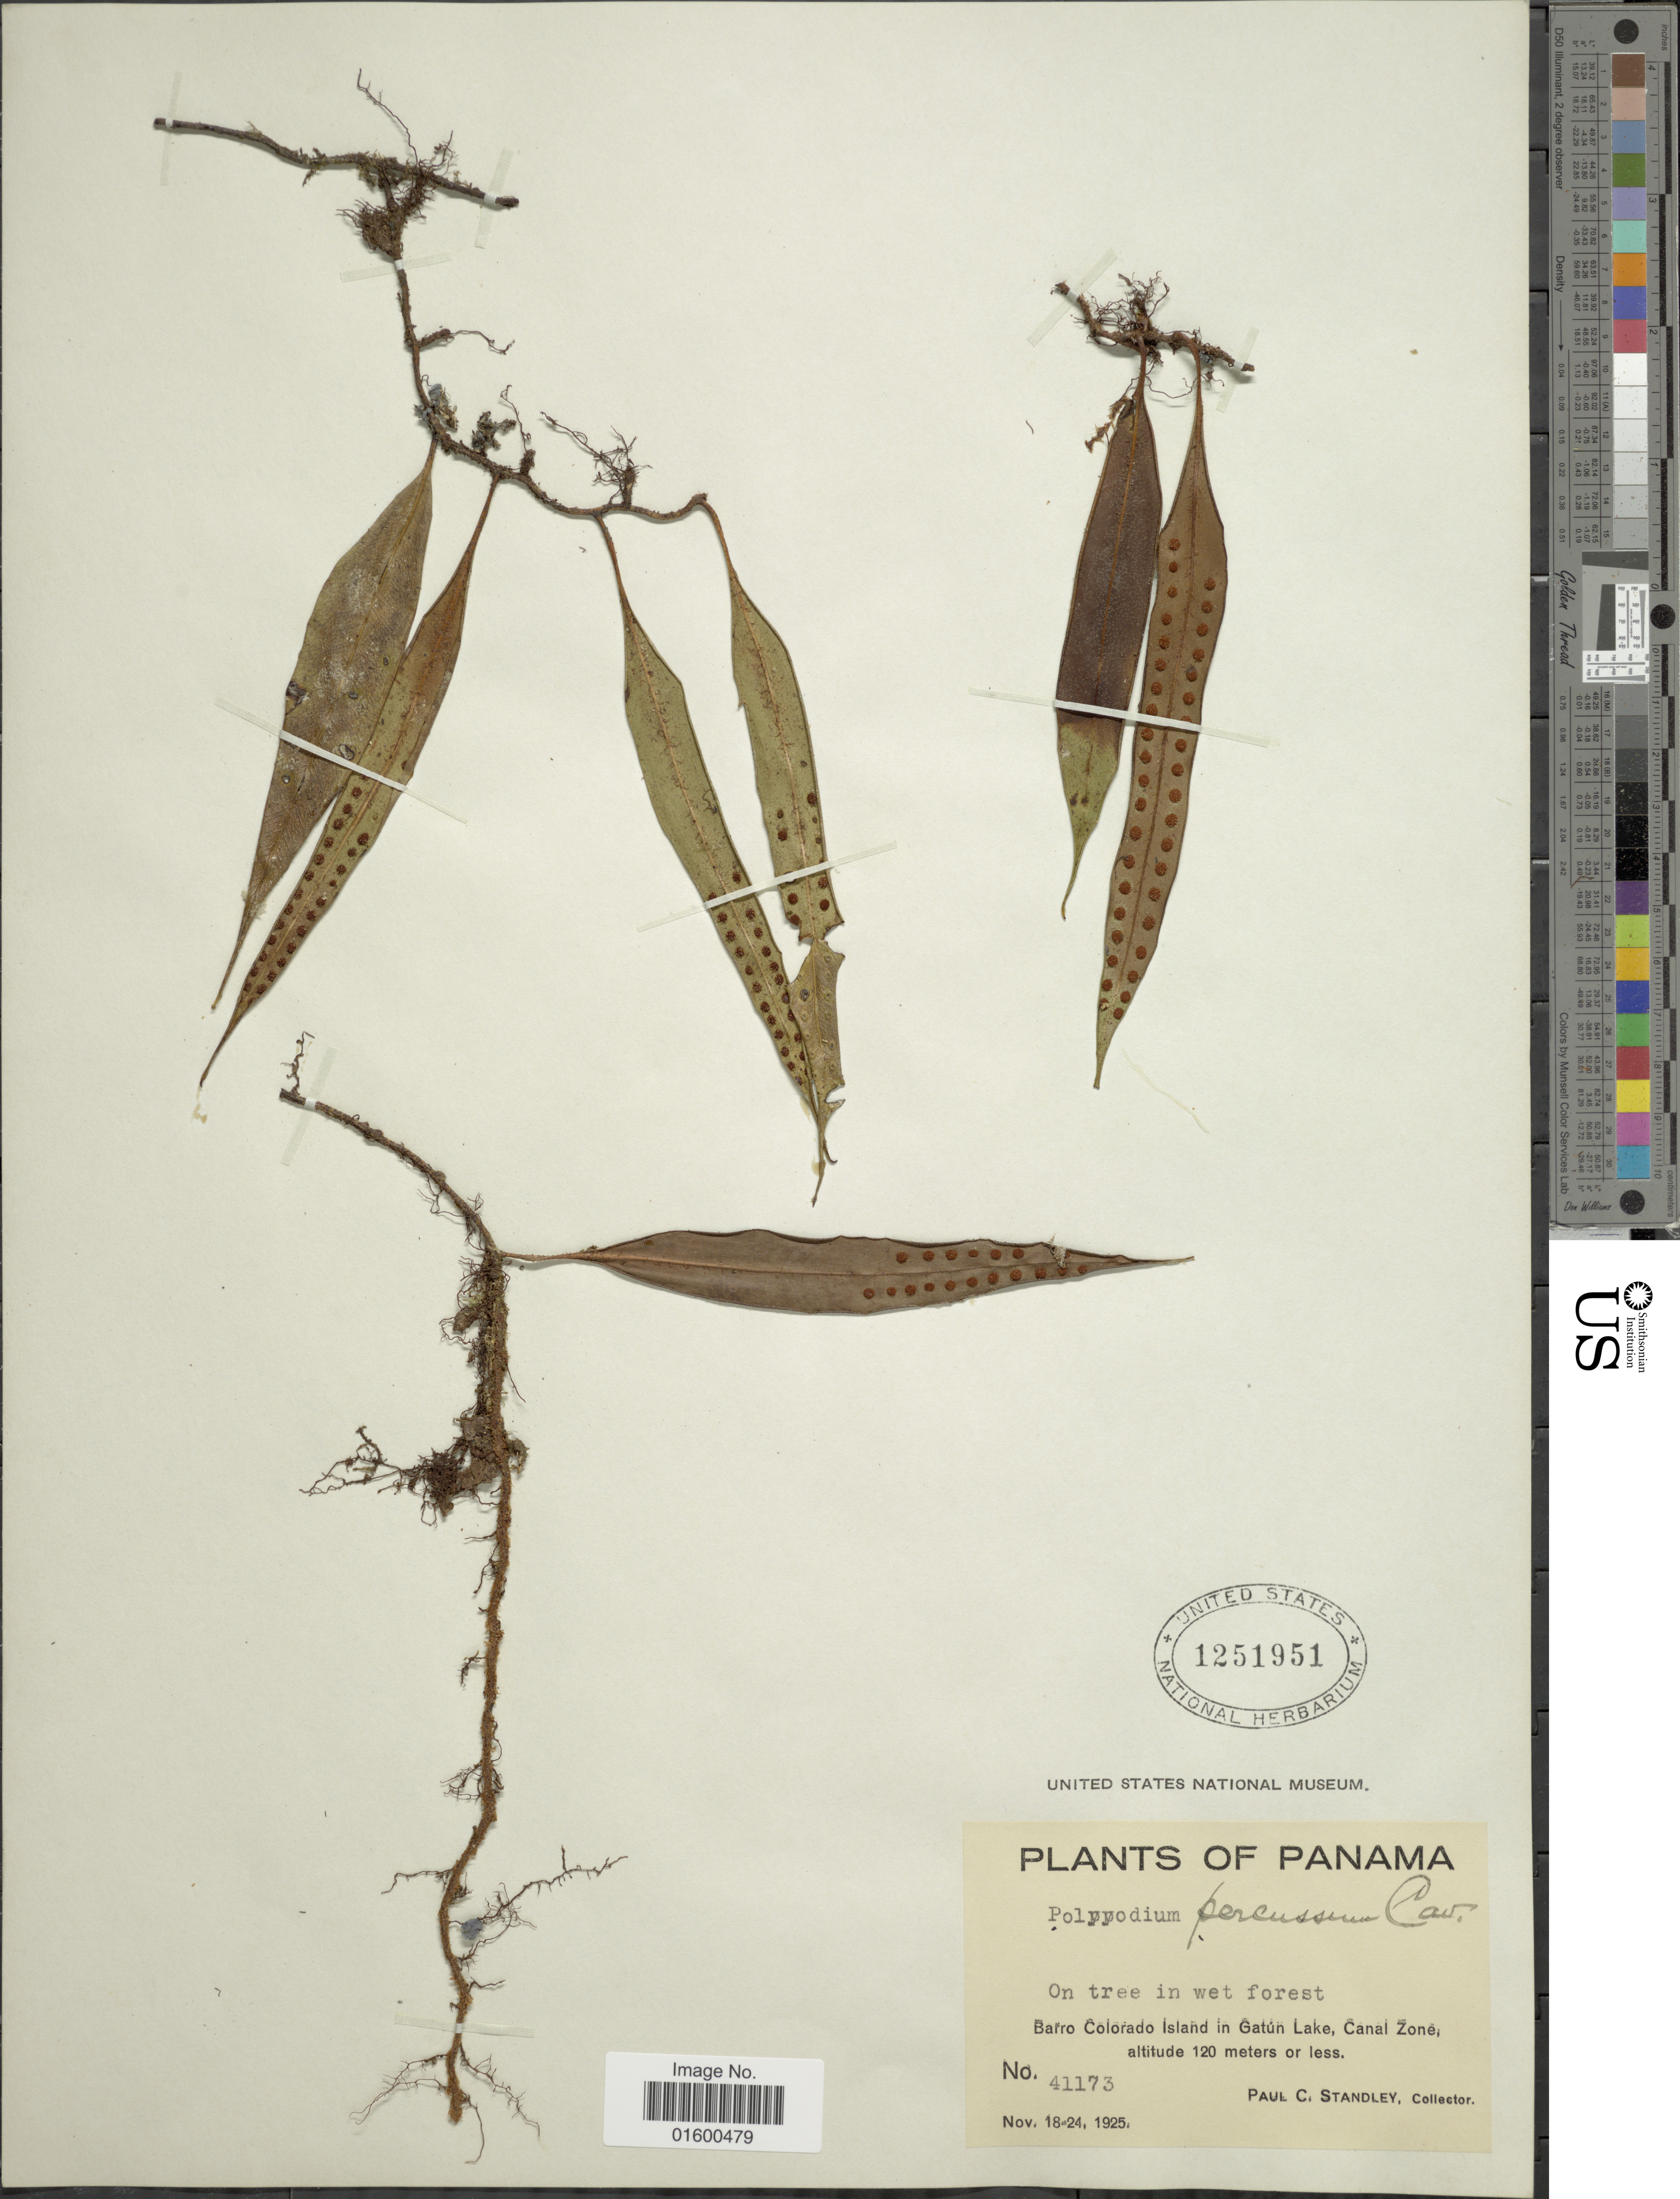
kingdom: Plantae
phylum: Tracheophyta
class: Polypodiopsida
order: Polypodiales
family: Polypodiaceae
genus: Microgramma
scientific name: Microgramma percussa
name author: (Cav.) de la Sota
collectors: P. C. Standley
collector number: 41173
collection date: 1925-11-18/1925-11-24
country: Panama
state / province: Panamá Oeste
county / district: Canal Zone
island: Barro Colorado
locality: Barro Colorado Island in Gatun Laek, Canal Zone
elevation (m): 120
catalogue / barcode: US 1251951